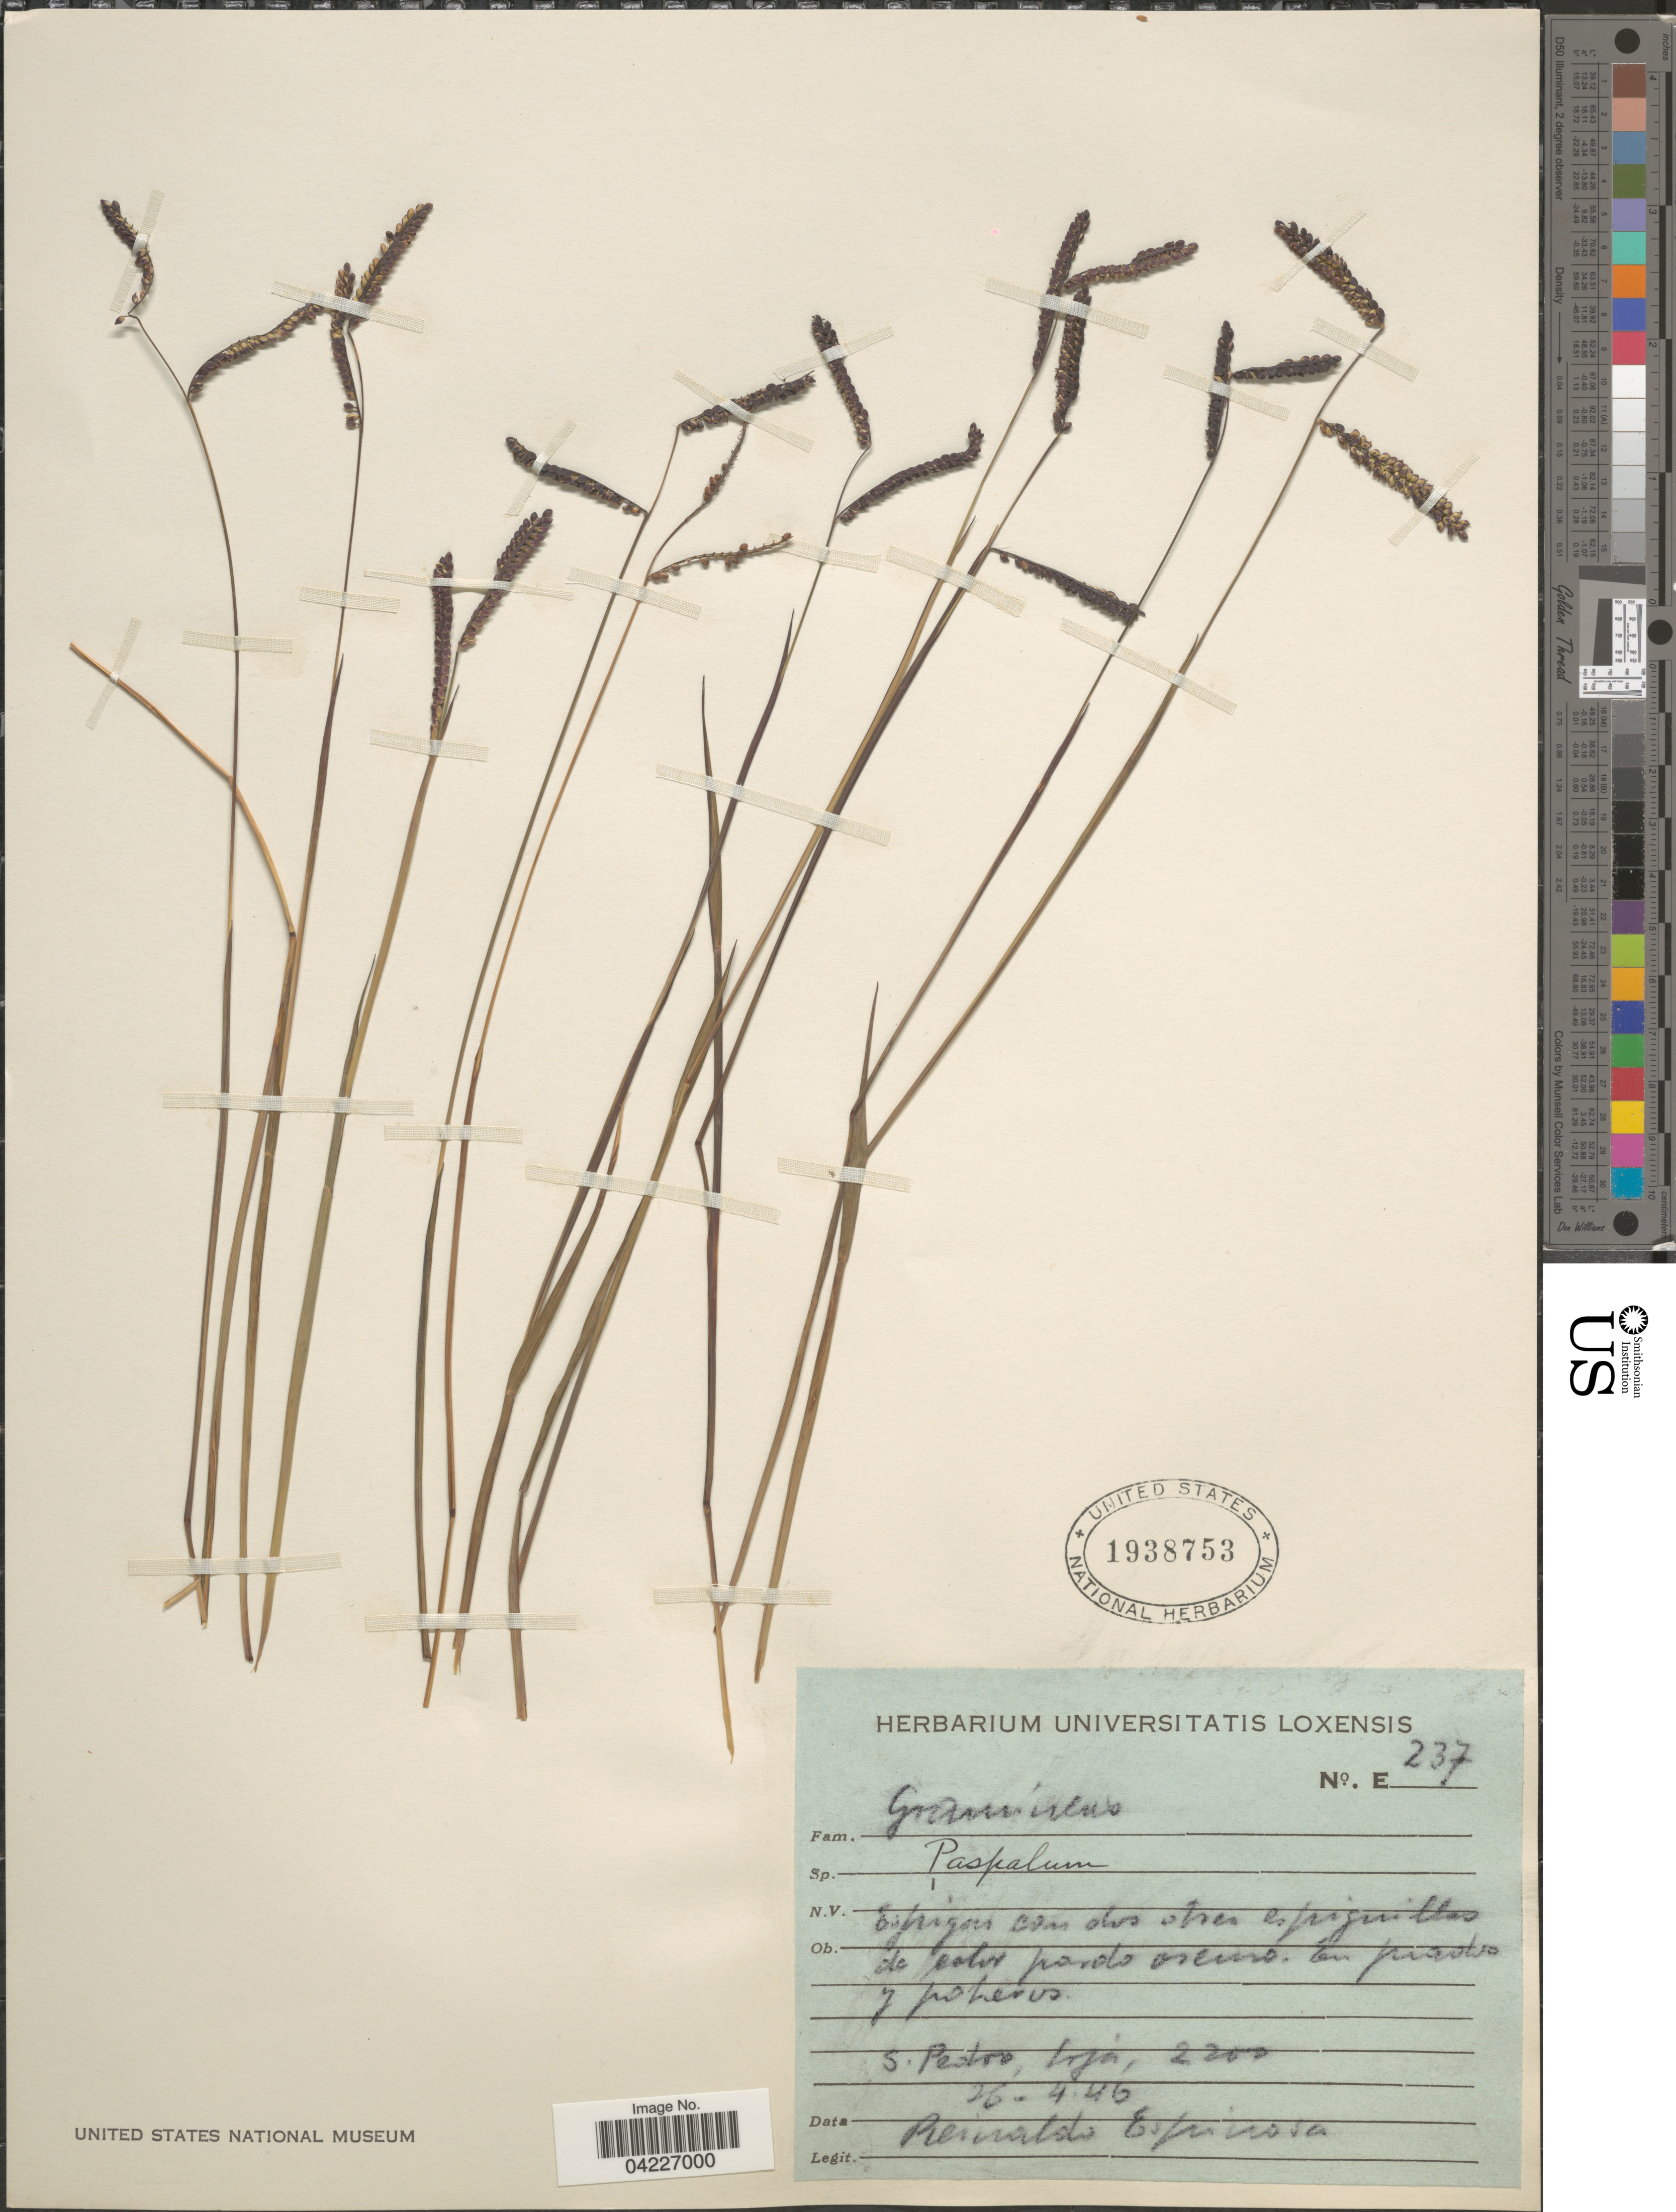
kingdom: Plantae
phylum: Tracheophyta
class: Liliopsida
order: Poales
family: Poaceae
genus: Paspalum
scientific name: Paspalum sp.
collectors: R. Espinosa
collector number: E237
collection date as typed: Transcribed d/m/y: 26/4/46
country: Ecuador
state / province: Loja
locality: S. Pedro.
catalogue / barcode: US 1938753